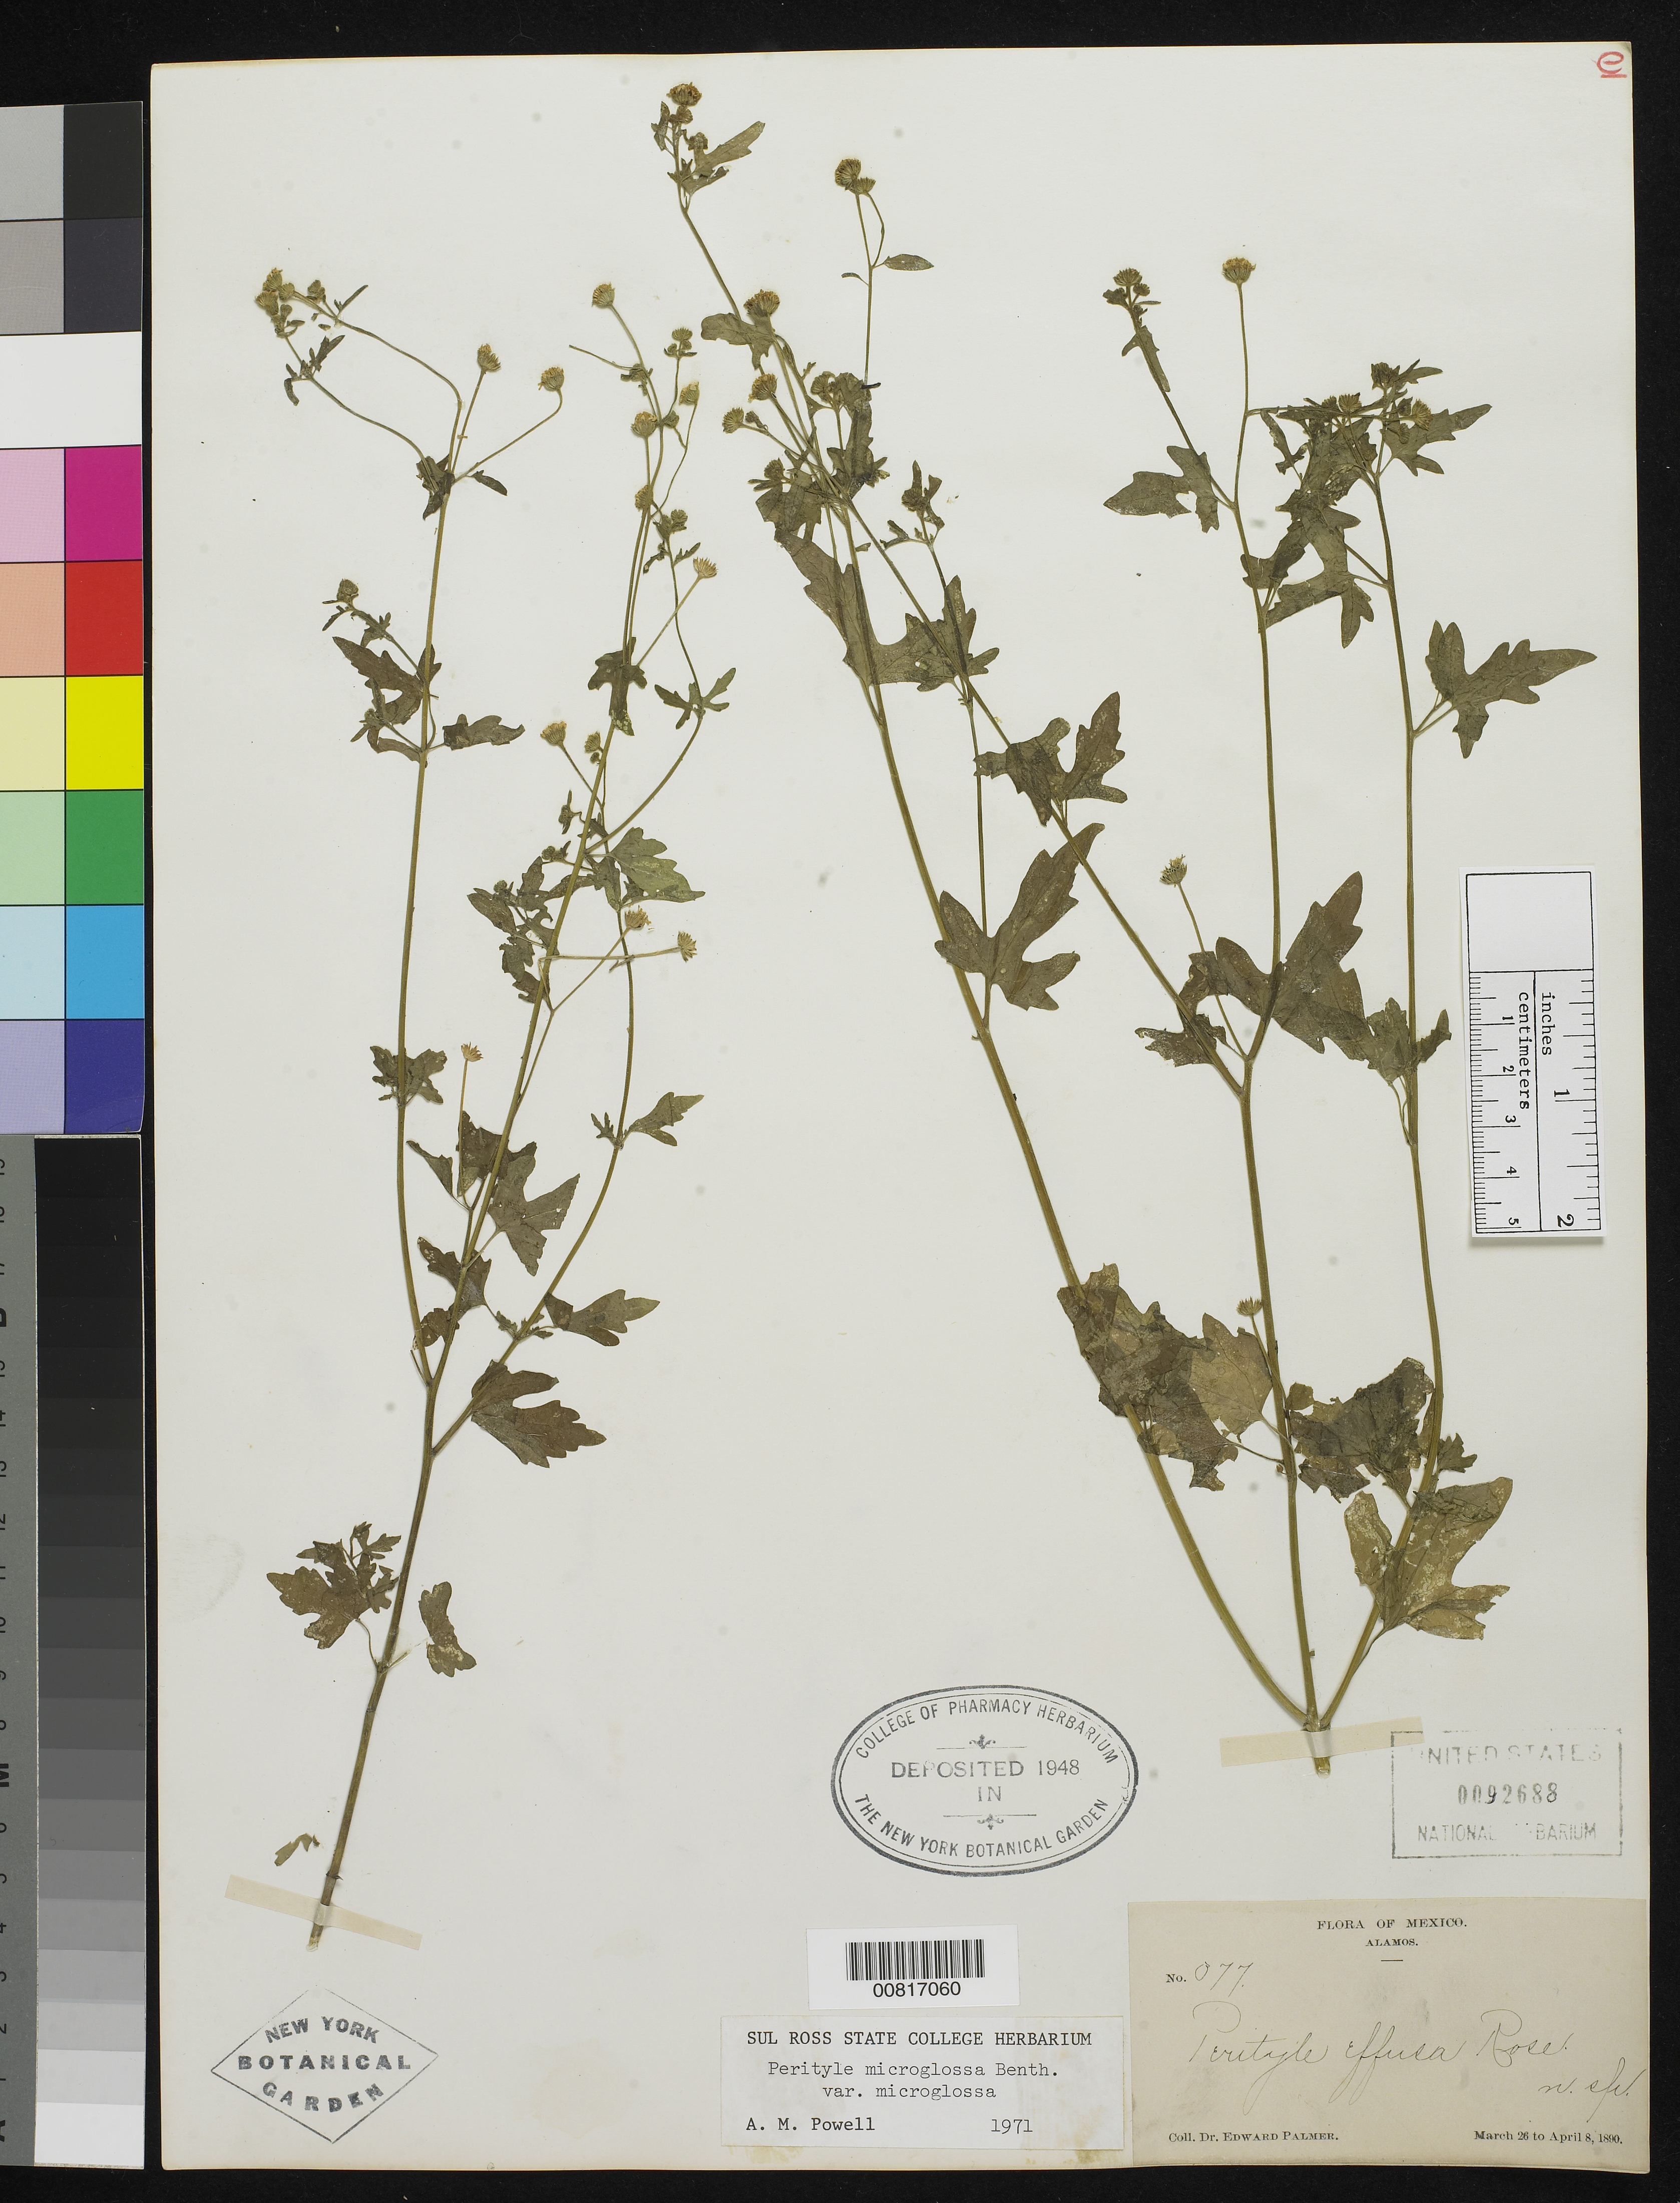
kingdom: Plantae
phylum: Tracheophyta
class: Magnoliopsida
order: Asterales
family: Asteraceae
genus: Perityle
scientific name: Perityle microglossa var. microglossa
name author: Benth.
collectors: E. Palmer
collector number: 377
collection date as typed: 26 Mar 1890 to 08 Apr 1890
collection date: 1890-03-26/1890-04-08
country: Mexico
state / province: Sonora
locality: Alamos, Sonora.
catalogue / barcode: US 92688